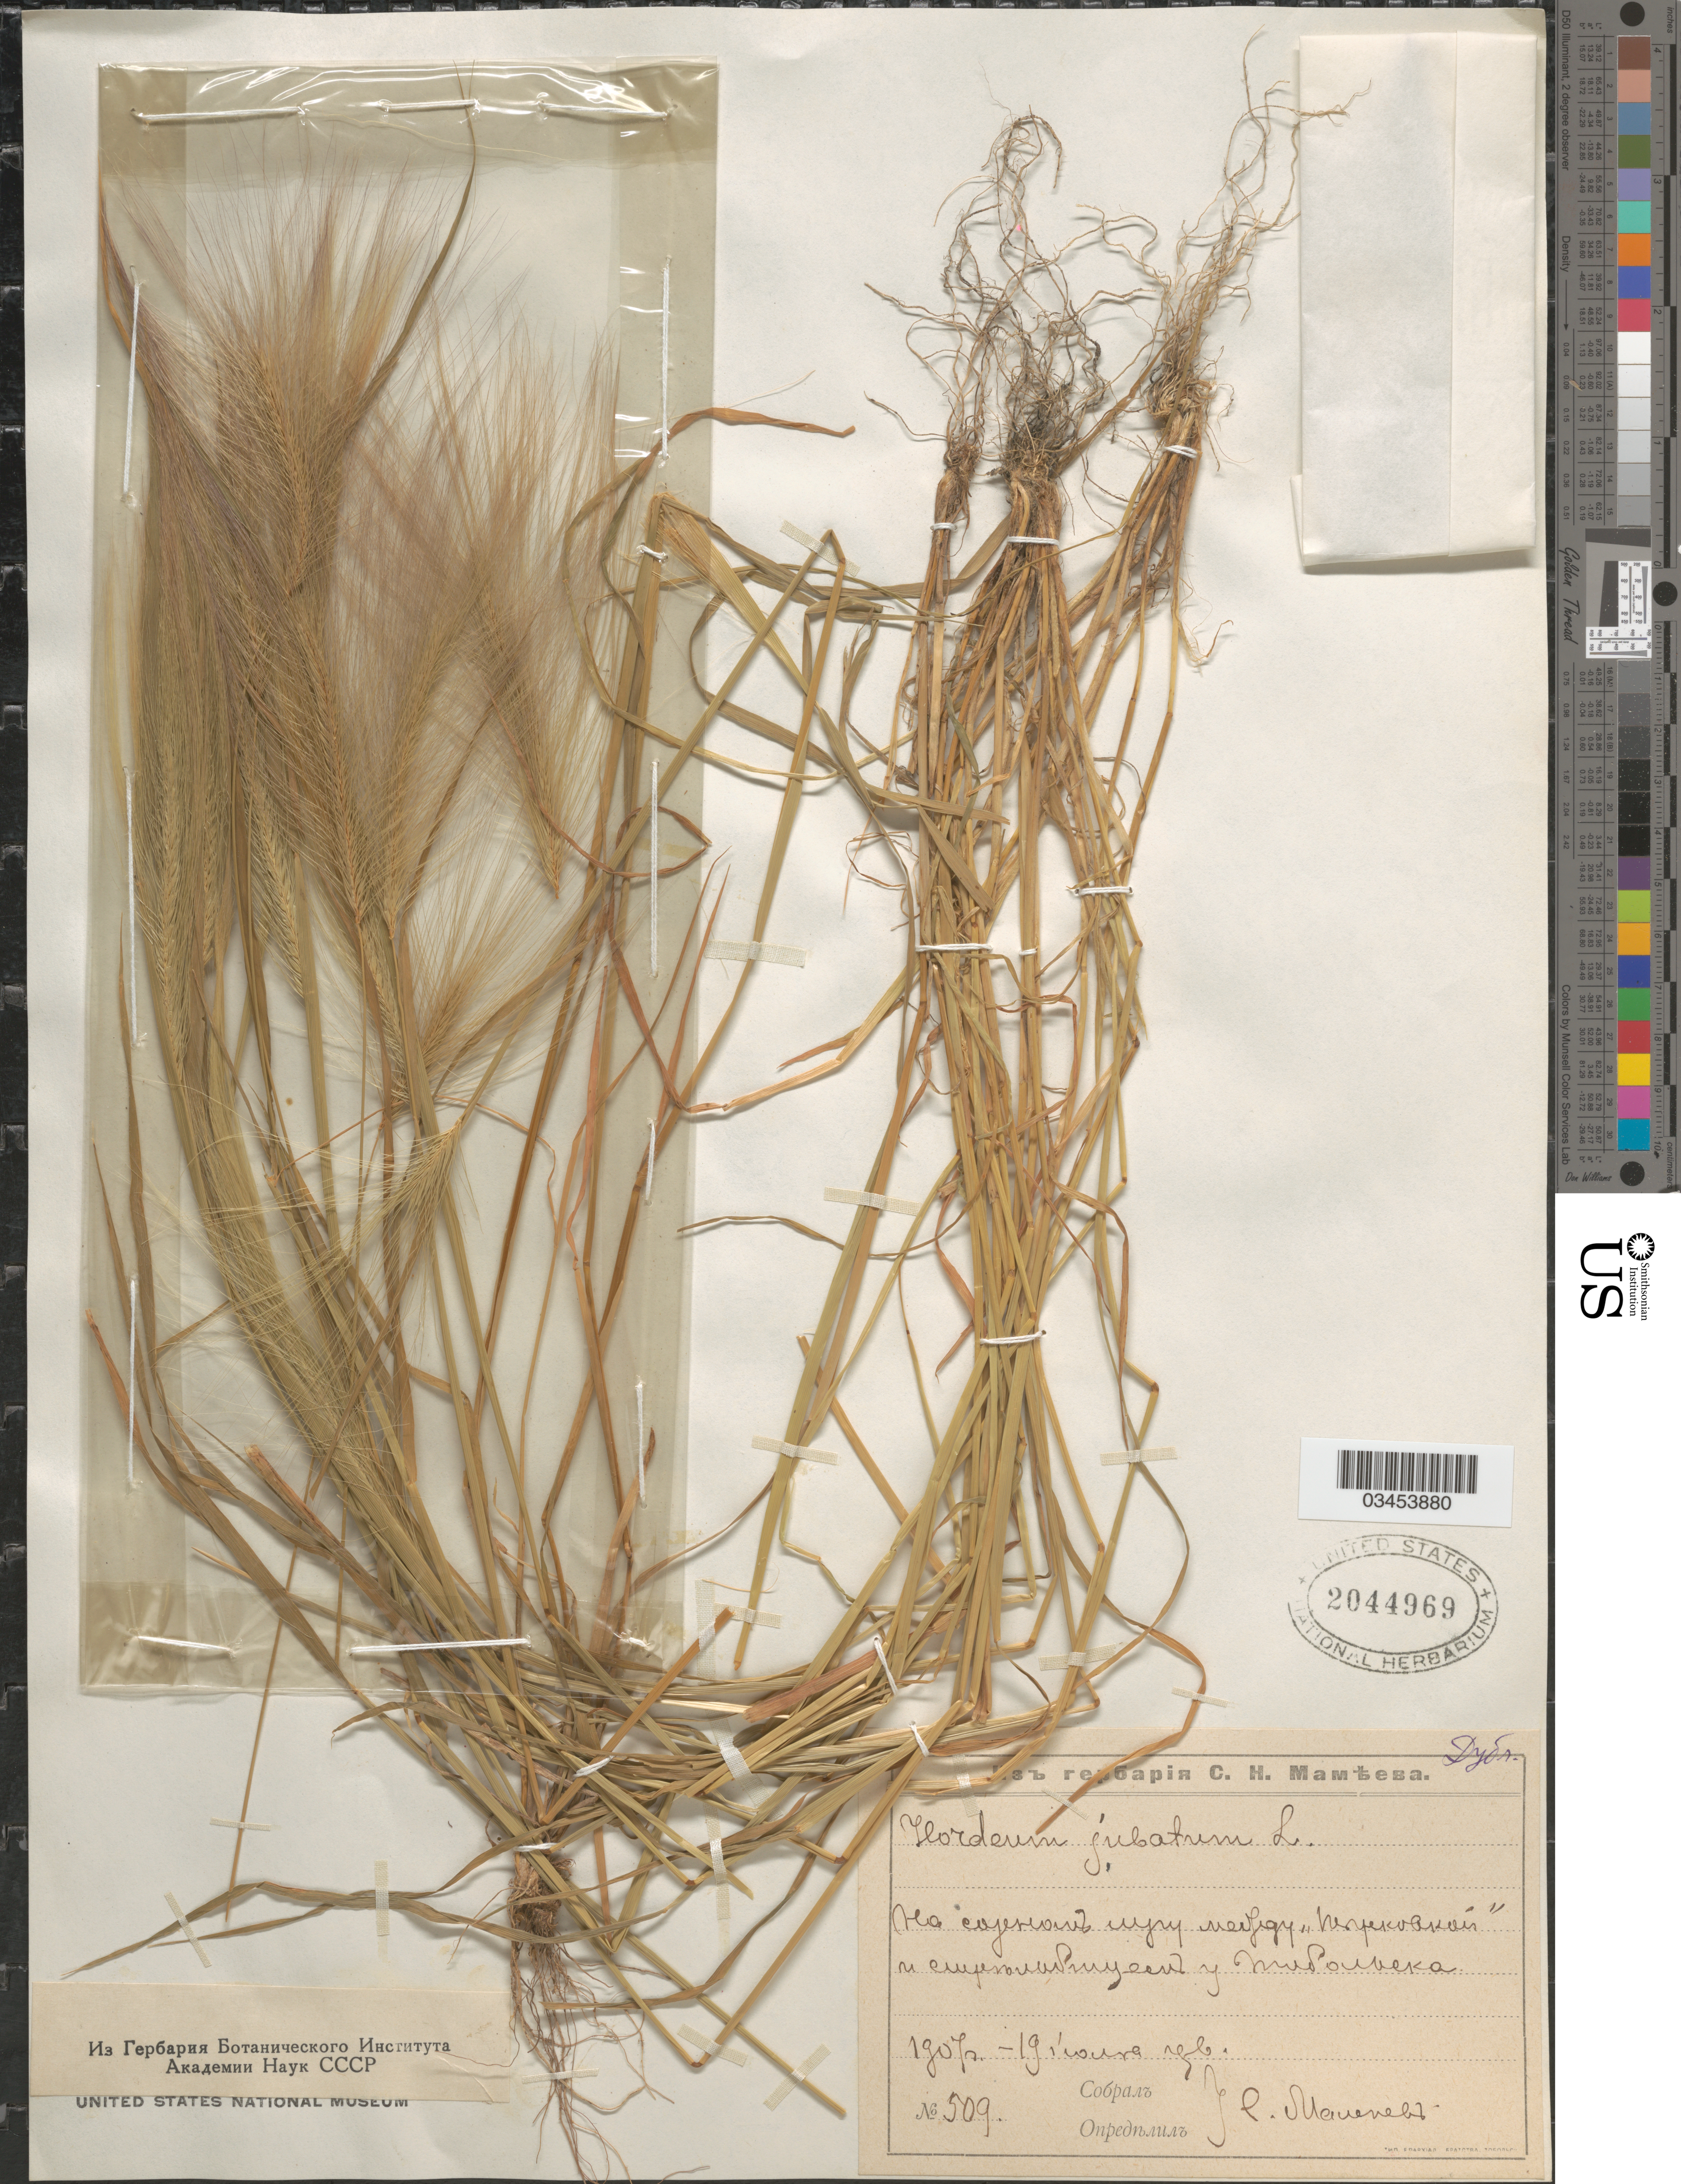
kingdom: Plantae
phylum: Tracheophyta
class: Liliopsida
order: Poales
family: Poaceae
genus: Hordeum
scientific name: Hordeum jubatum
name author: L.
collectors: S. Mameev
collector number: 509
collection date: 1907-07-19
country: Russian Federation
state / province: Tyumen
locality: Vicinity of Tobolsk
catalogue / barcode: US 2044969